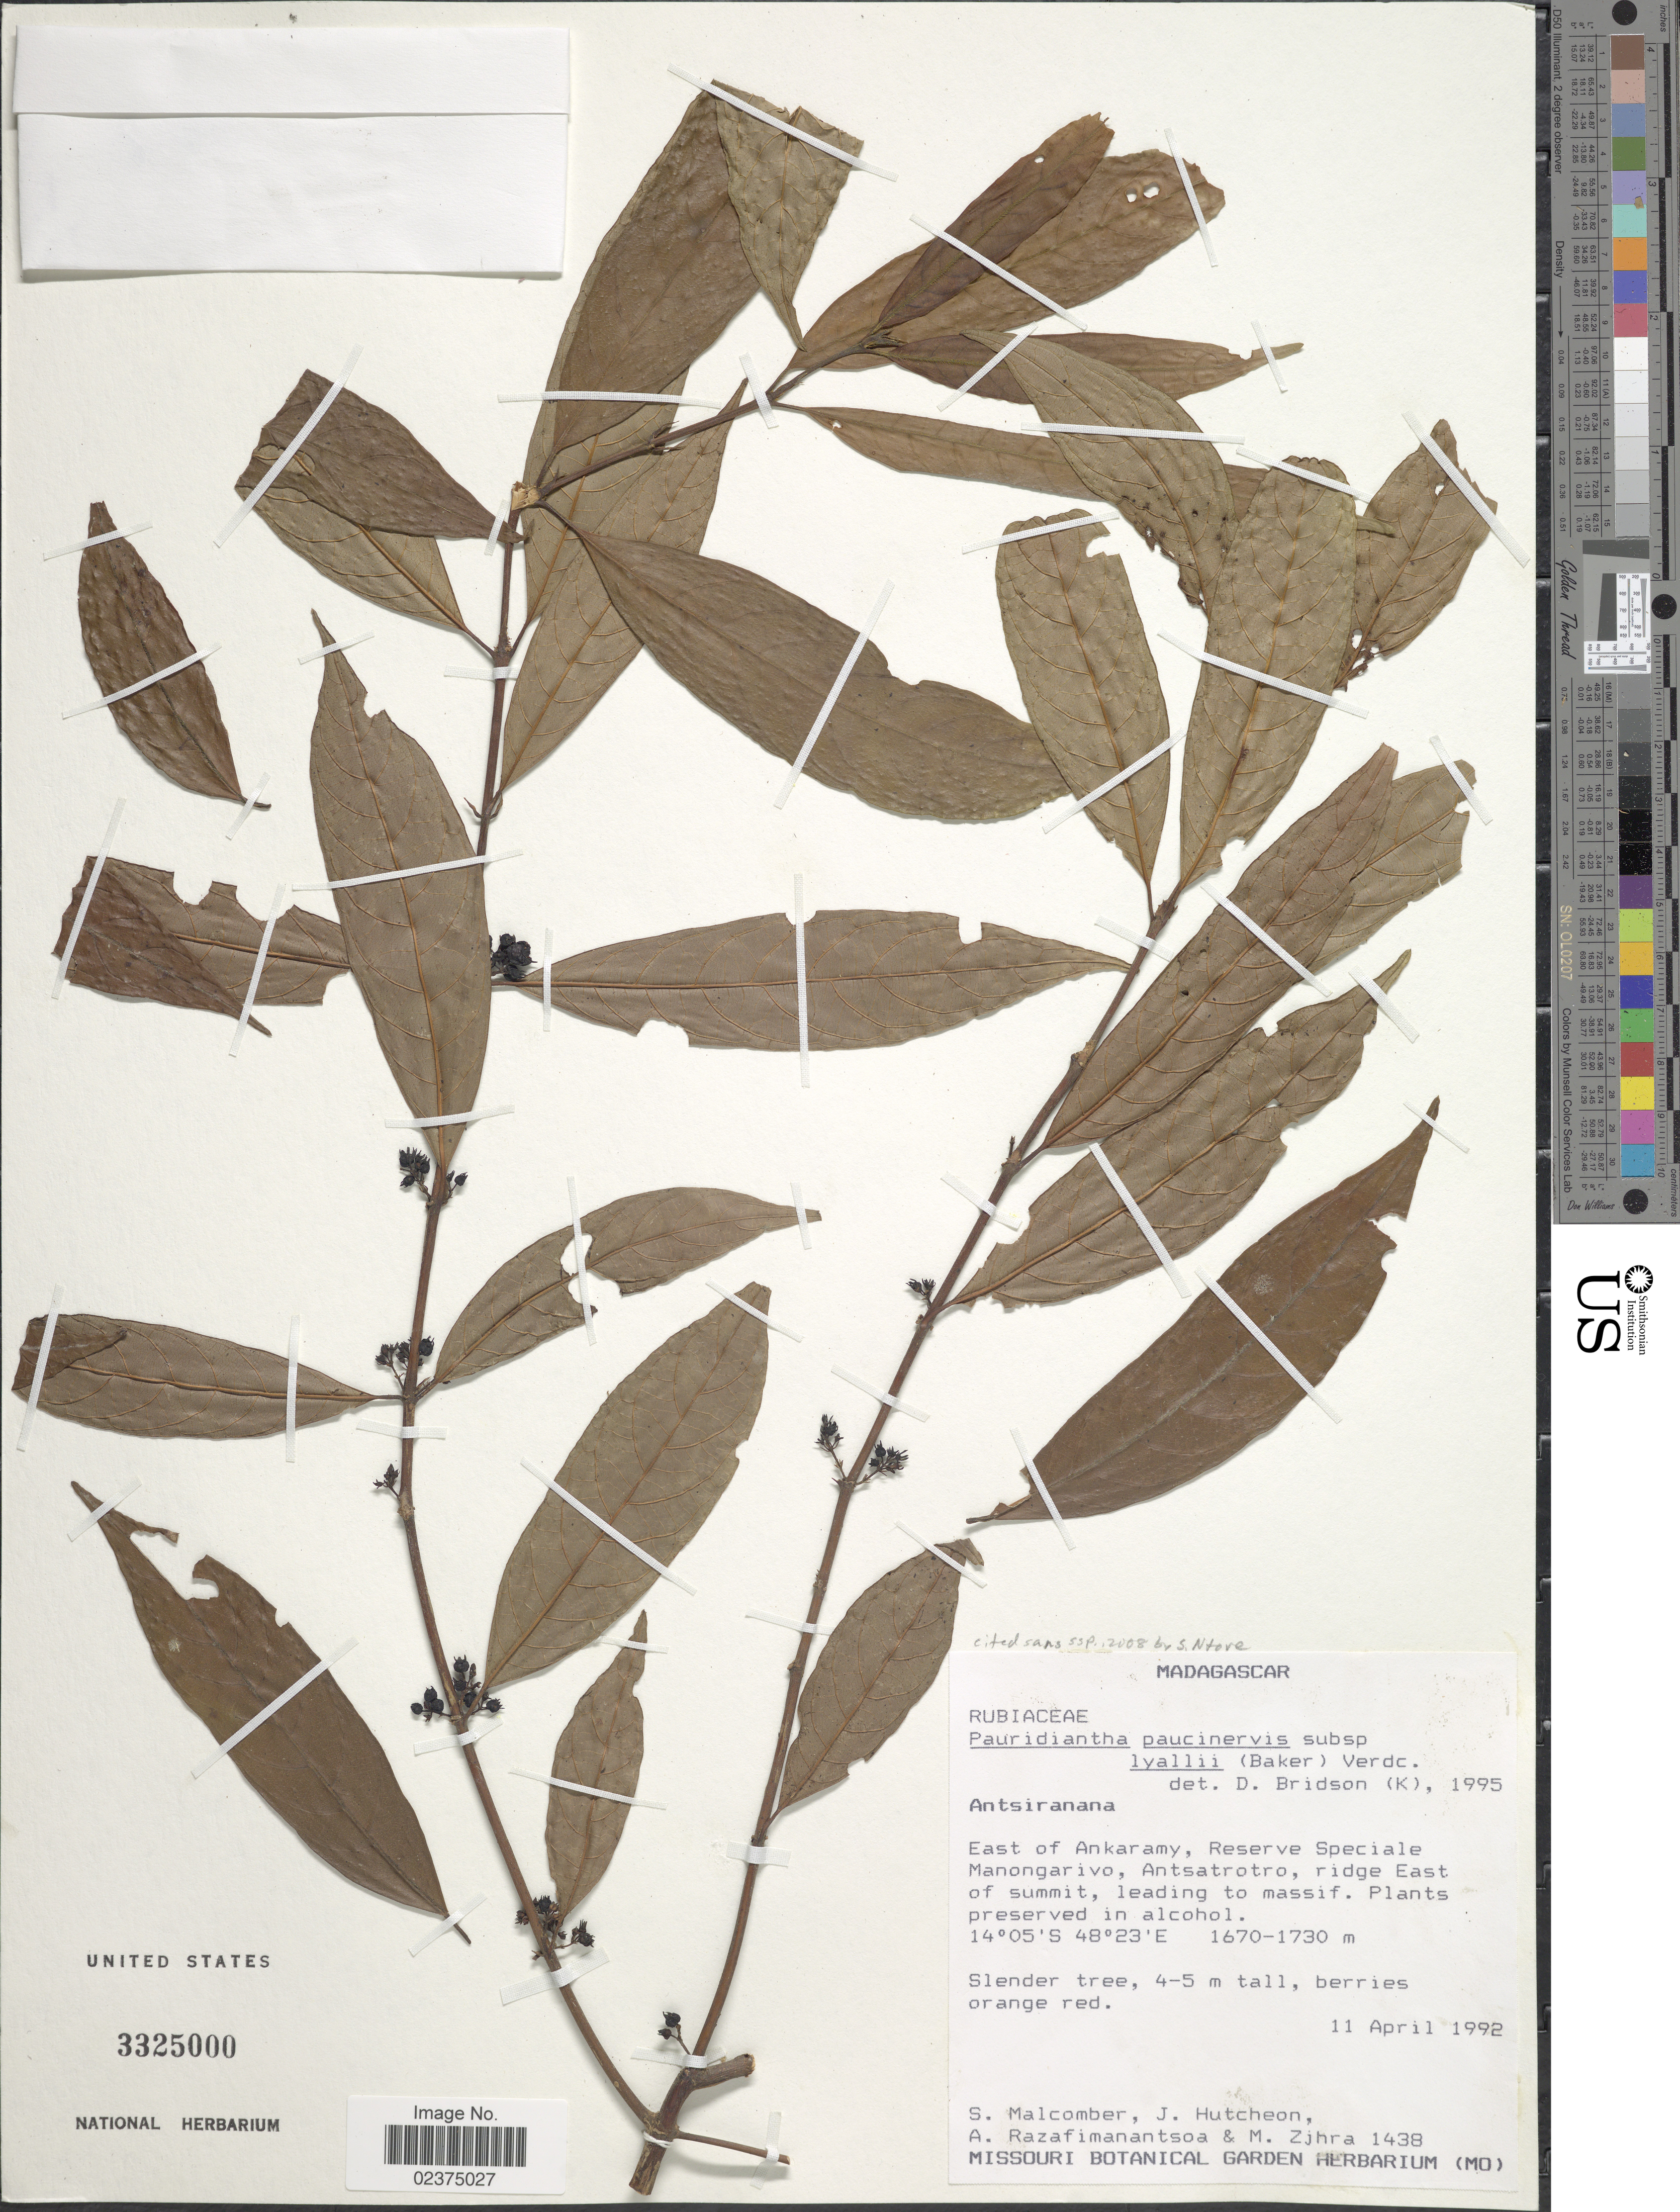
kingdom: Plantae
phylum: Tracheophyta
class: Magnoliopsida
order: Gentianales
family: Rubiaceae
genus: Pauridiantha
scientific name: Pauridiantha paucinervis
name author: (Hiern) Bremek.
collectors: S. T. Malcomber, J. Hutcheon, A. Razafimanantsoa & M. Zjhra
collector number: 1438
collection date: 1992-04-11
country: Madagascar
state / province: Diana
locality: East of Ankaramy, Reserva Speciale Manongarivo, Antsatrotro, ridge East of summit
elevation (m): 1670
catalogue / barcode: US 3325000